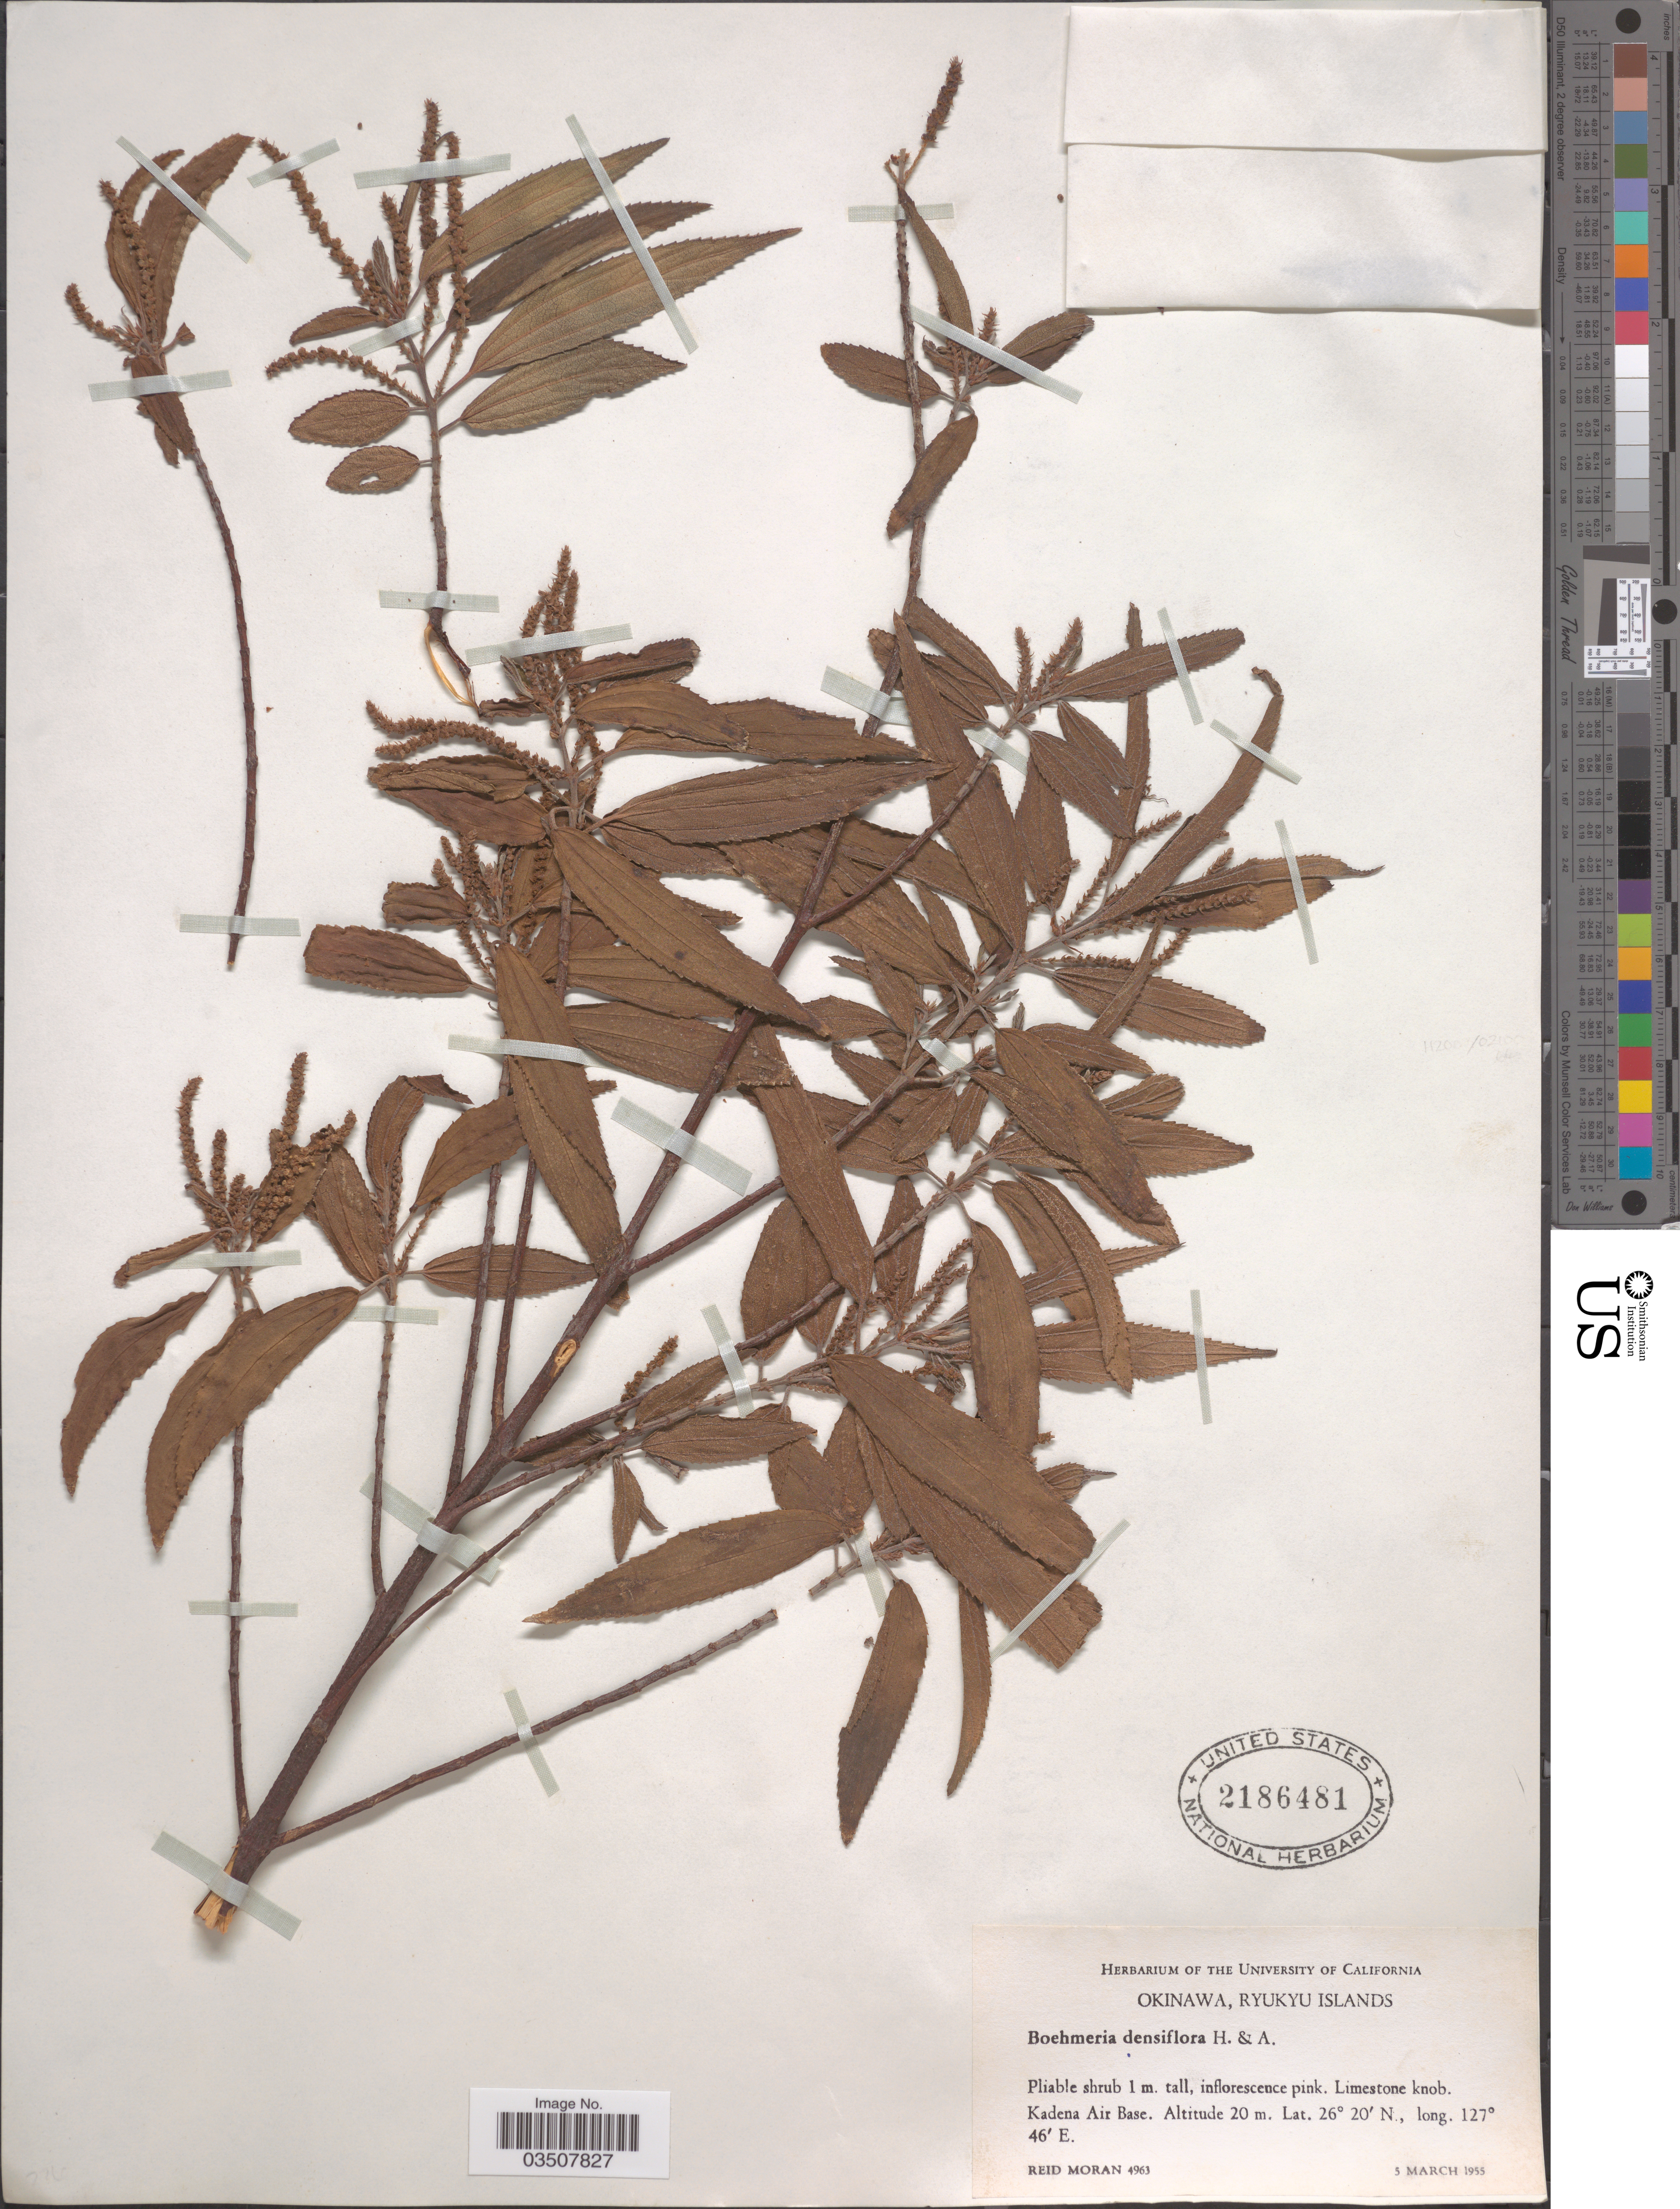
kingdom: Plantae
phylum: Tracheophyta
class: Magnoliopsida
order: Rosales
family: Urticaceae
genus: Boehmeria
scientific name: Boehmeria densiflora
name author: Hook. & Arn.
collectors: R. Moran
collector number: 4963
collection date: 1955-03-05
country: Japan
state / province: Okinawa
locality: Ryukyu Islands. Kadena Air Base.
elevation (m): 20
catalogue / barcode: US 2186481